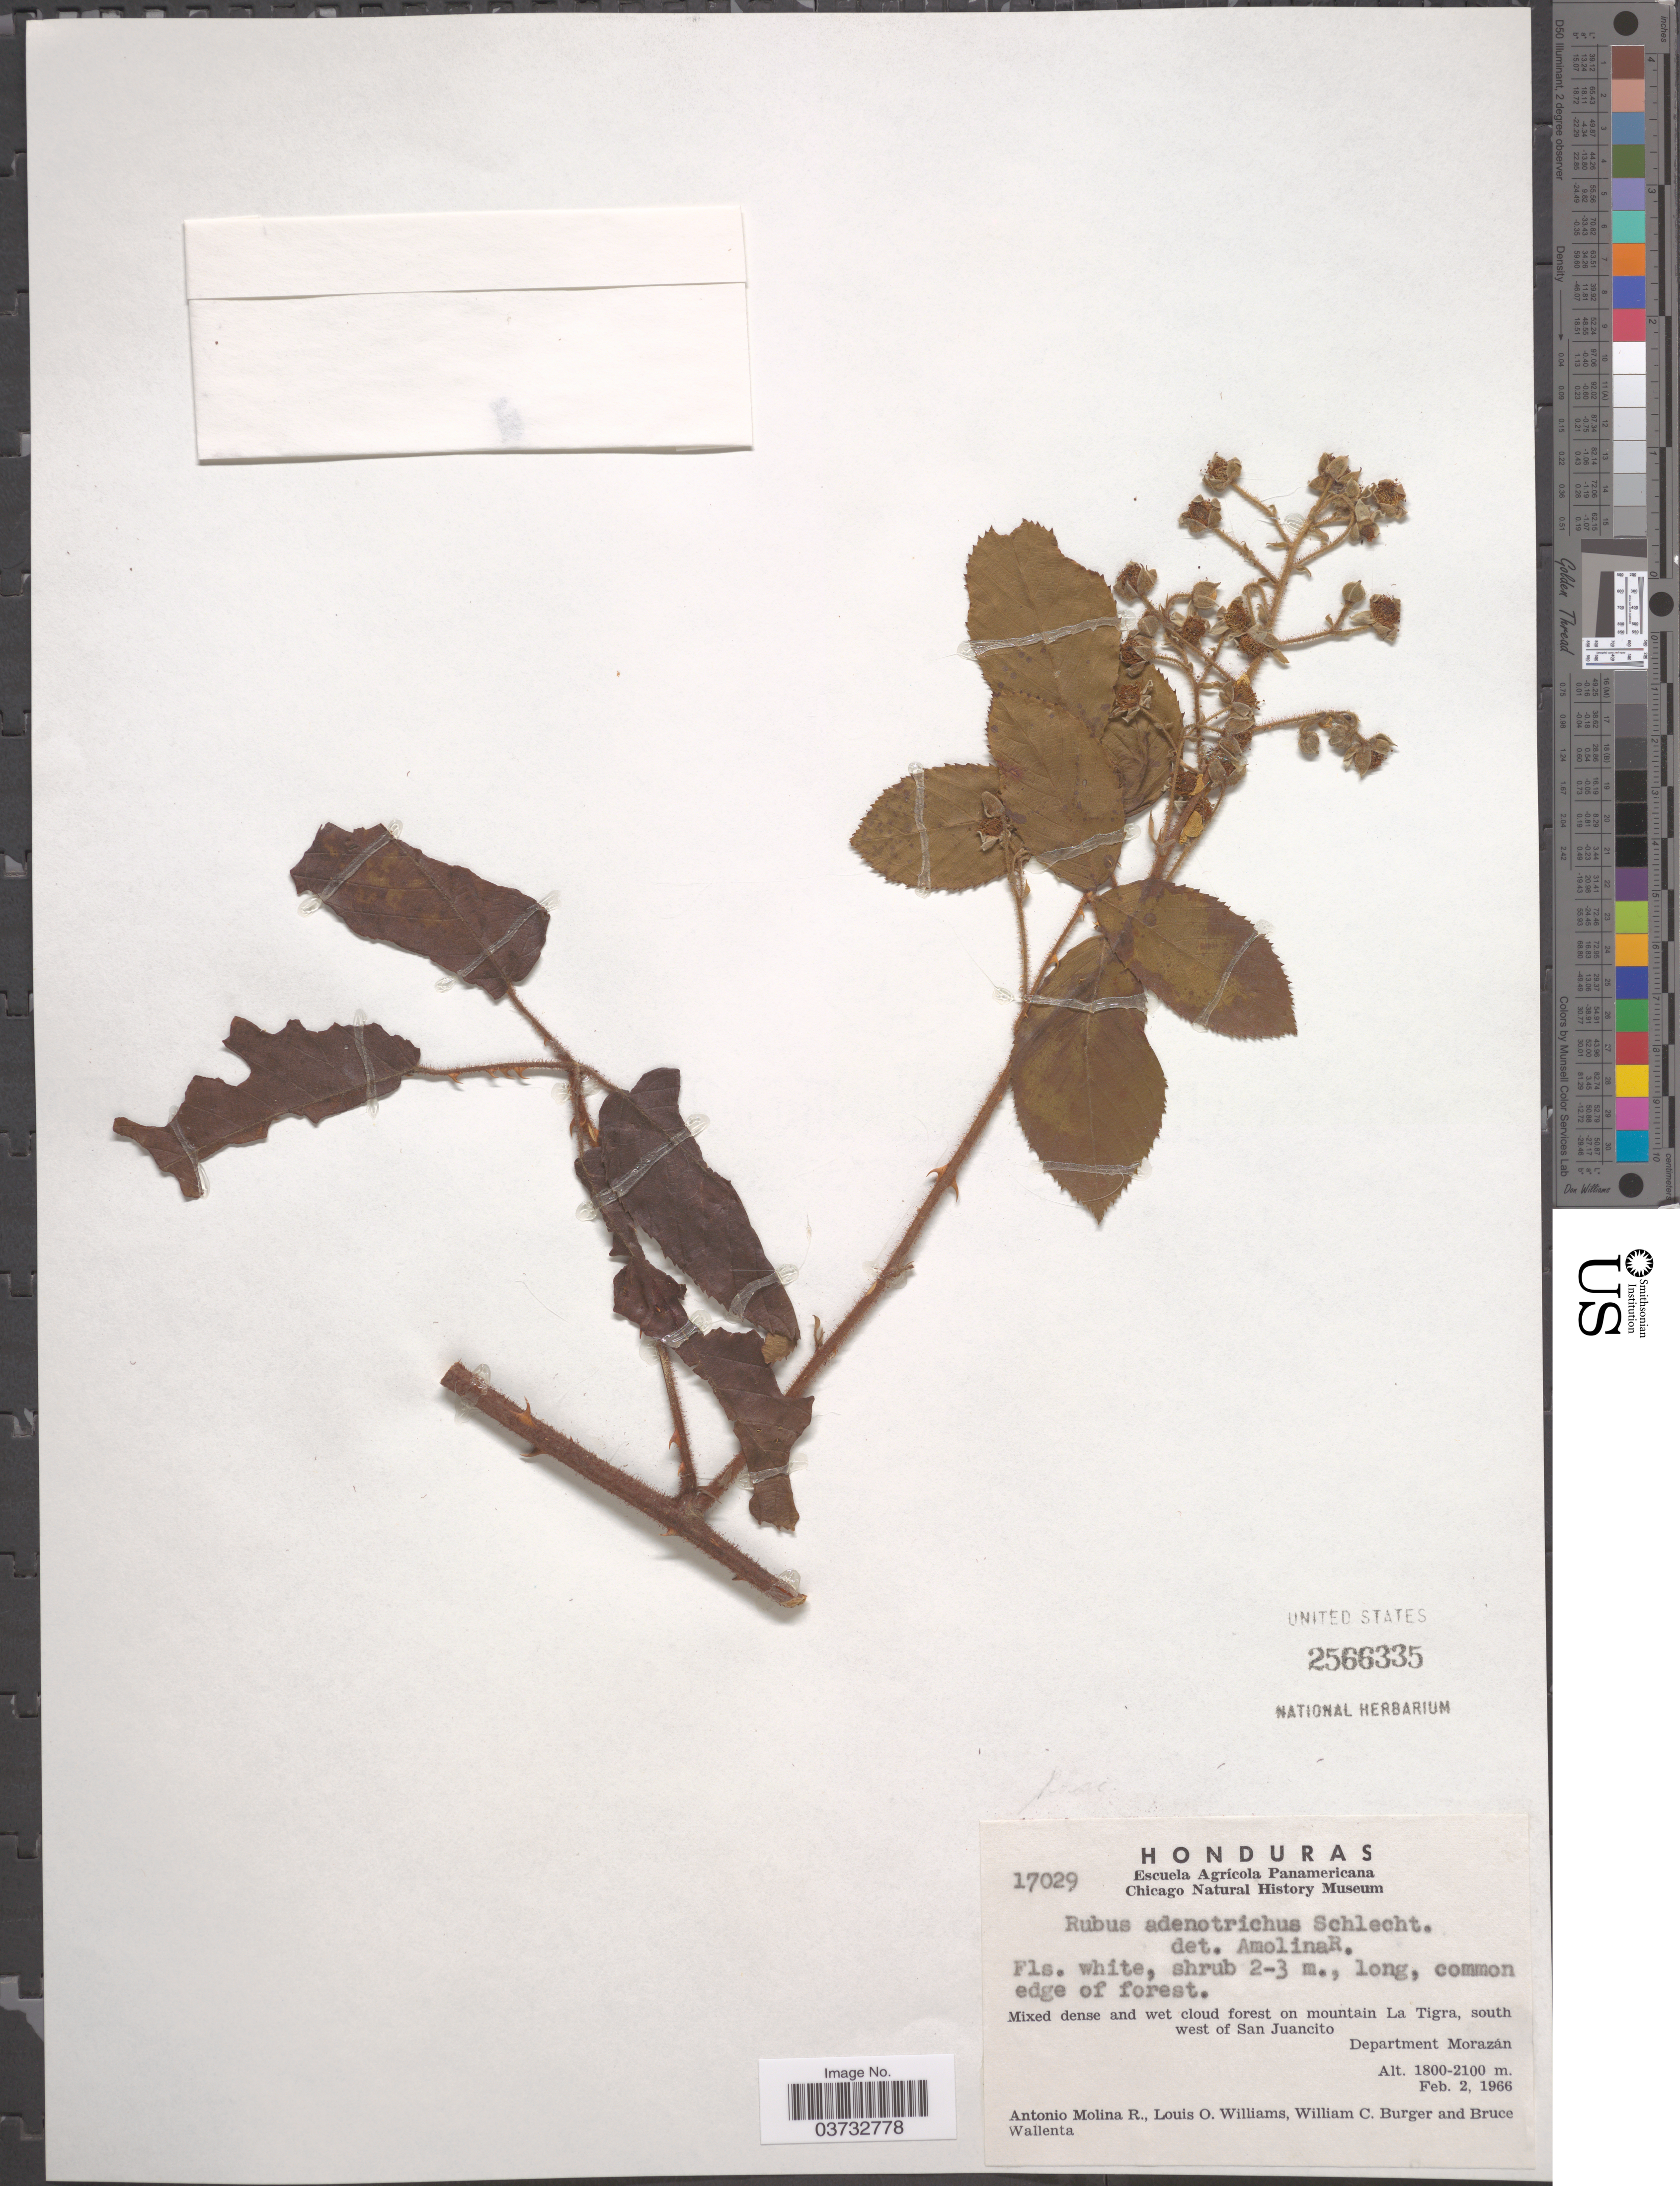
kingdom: Plantae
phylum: Tracheophyta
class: Magnoliopsida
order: Rosales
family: Rosaceae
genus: Rubus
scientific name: Rubus adenotrichos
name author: Schltdl.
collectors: A. Molina R., L. O. Williams, W. Burger & B. Wallenta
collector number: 17029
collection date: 1966-02-02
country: Honduras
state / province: Fco. Morazán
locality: On mountain La Tigra, south west of San Juancito. Department Morazán.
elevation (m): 1800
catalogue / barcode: US 2566335